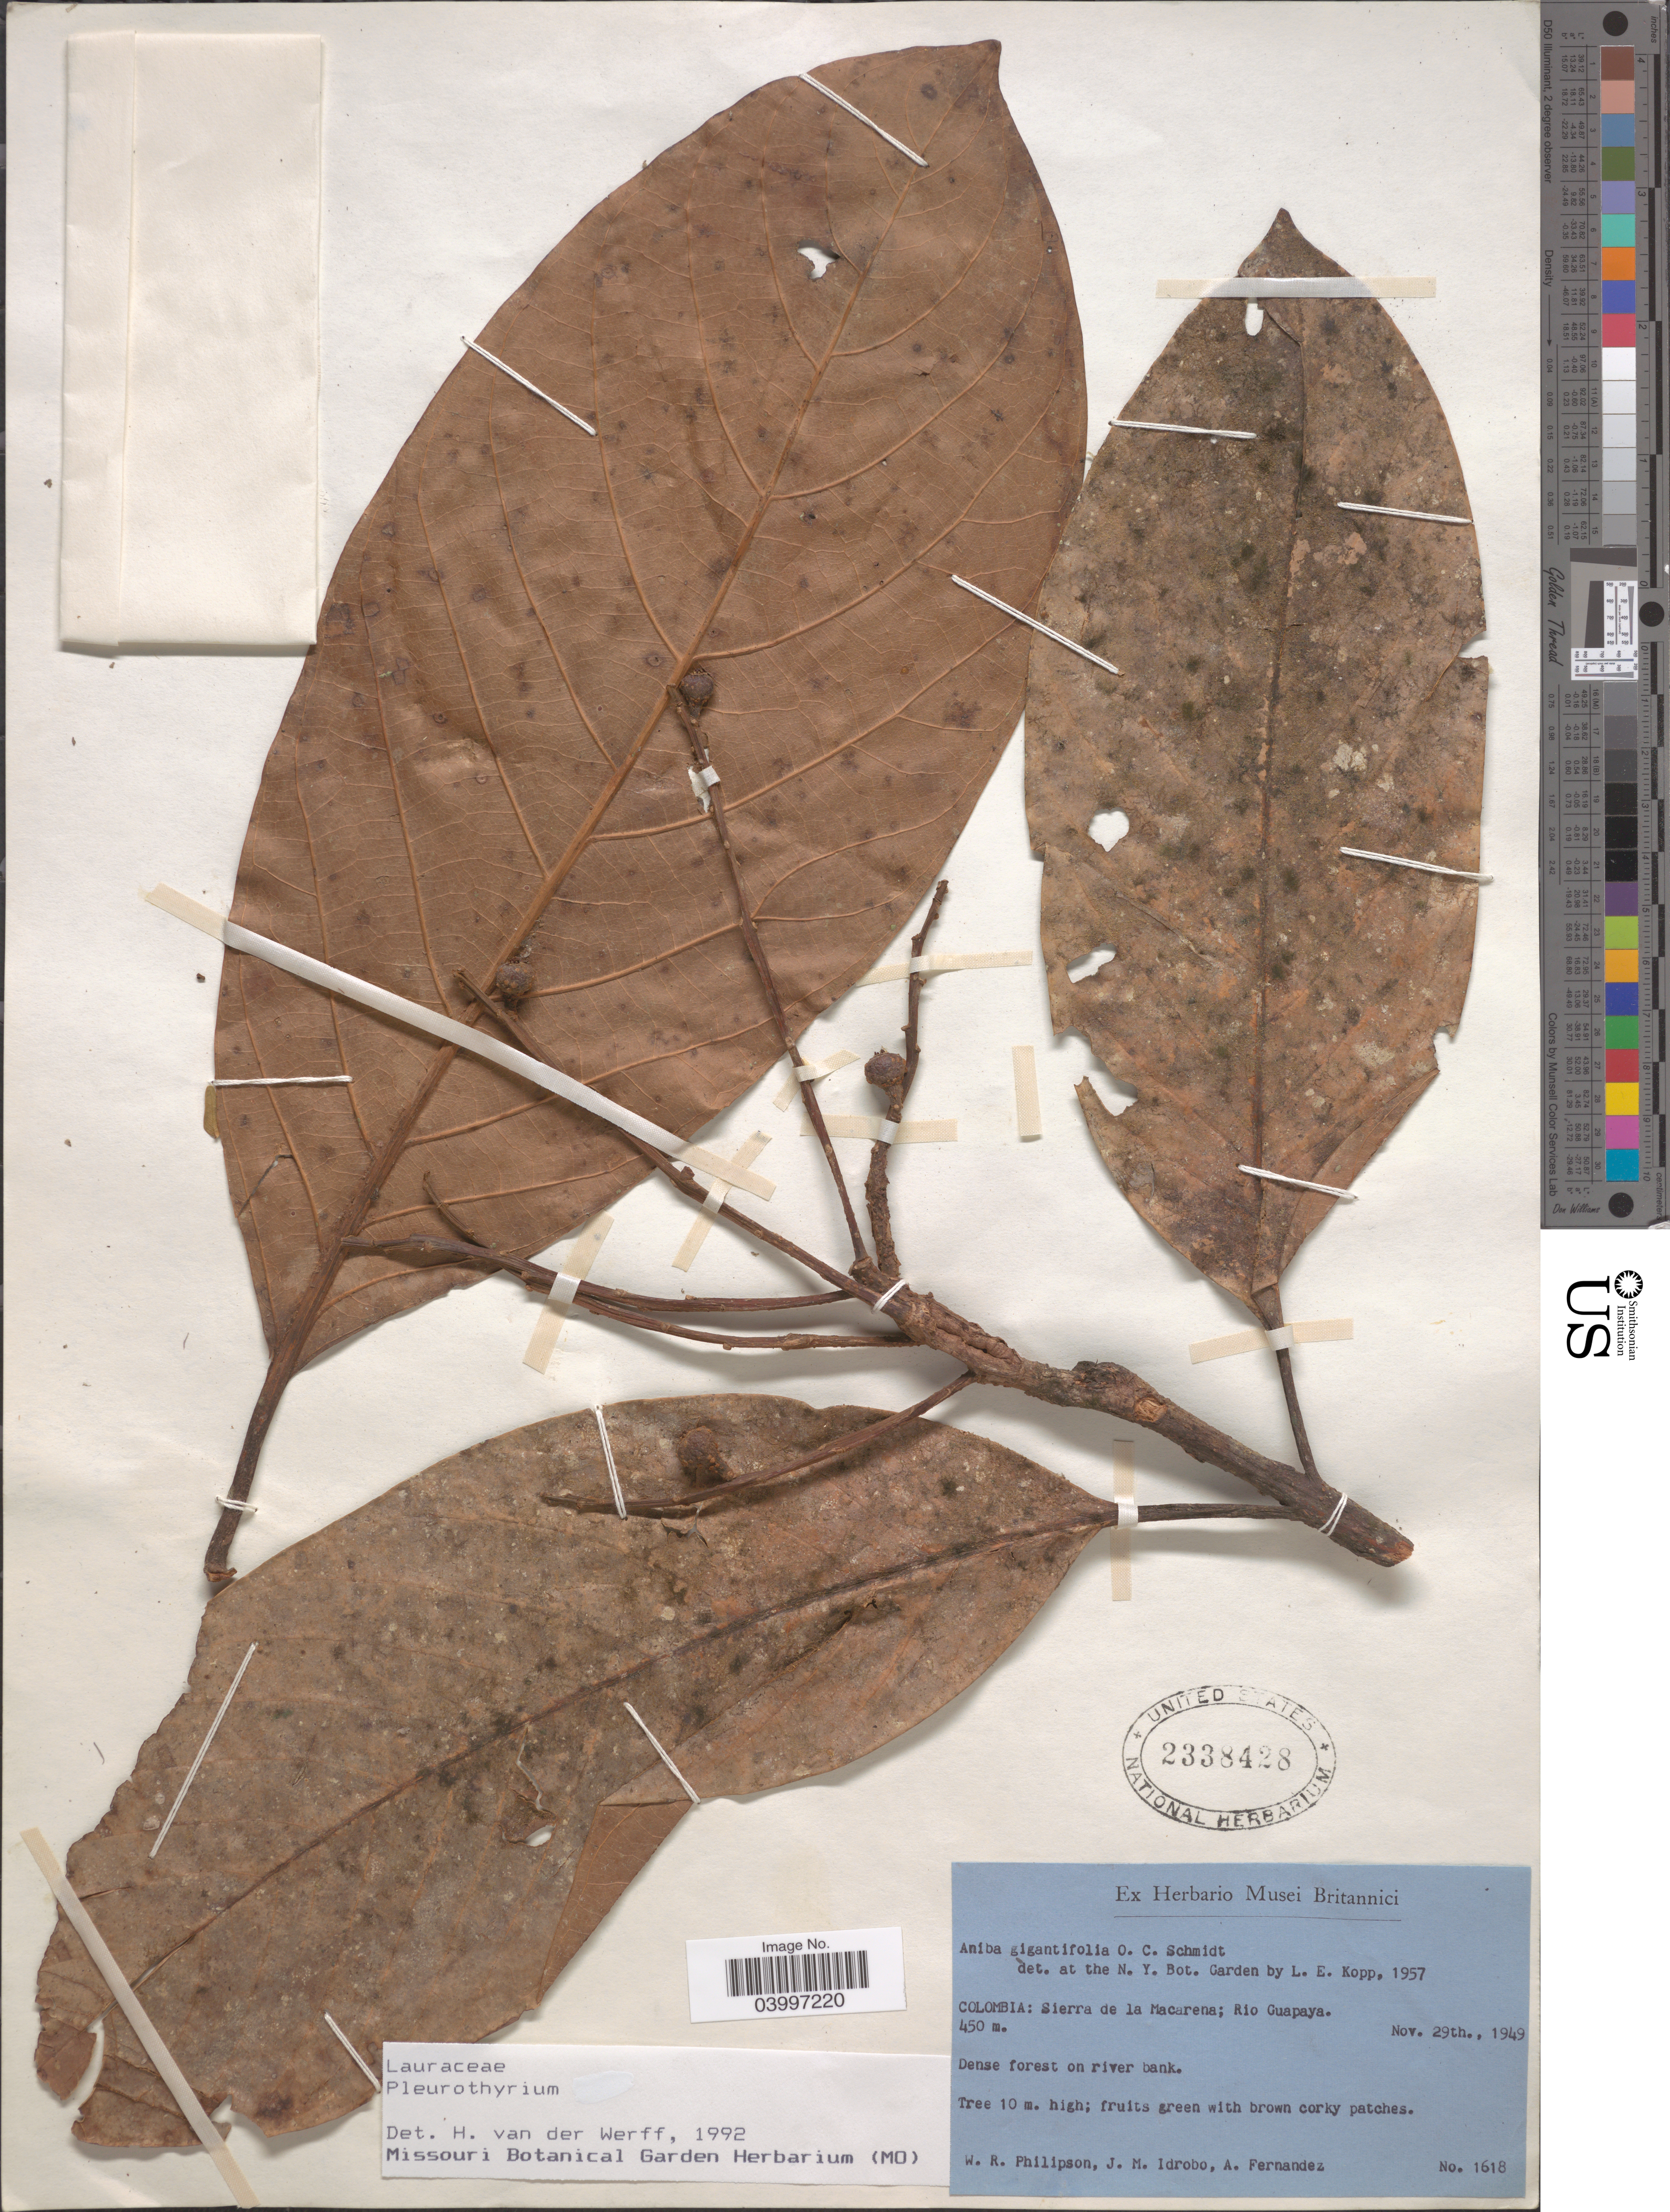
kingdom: Plantae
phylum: Tracheophyta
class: Magnoliopsida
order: Laurales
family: Lauraceae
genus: Pleurothyrium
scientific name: Pleurothyrium sp.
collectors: W. R. Philipson, J. M. Idrobo & A. Fernandez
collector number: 1618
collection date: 1949-11-29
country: Colombia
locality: Sierra de la Macarena; Rio Guapaya.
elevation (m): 450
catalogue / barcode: US 2338428